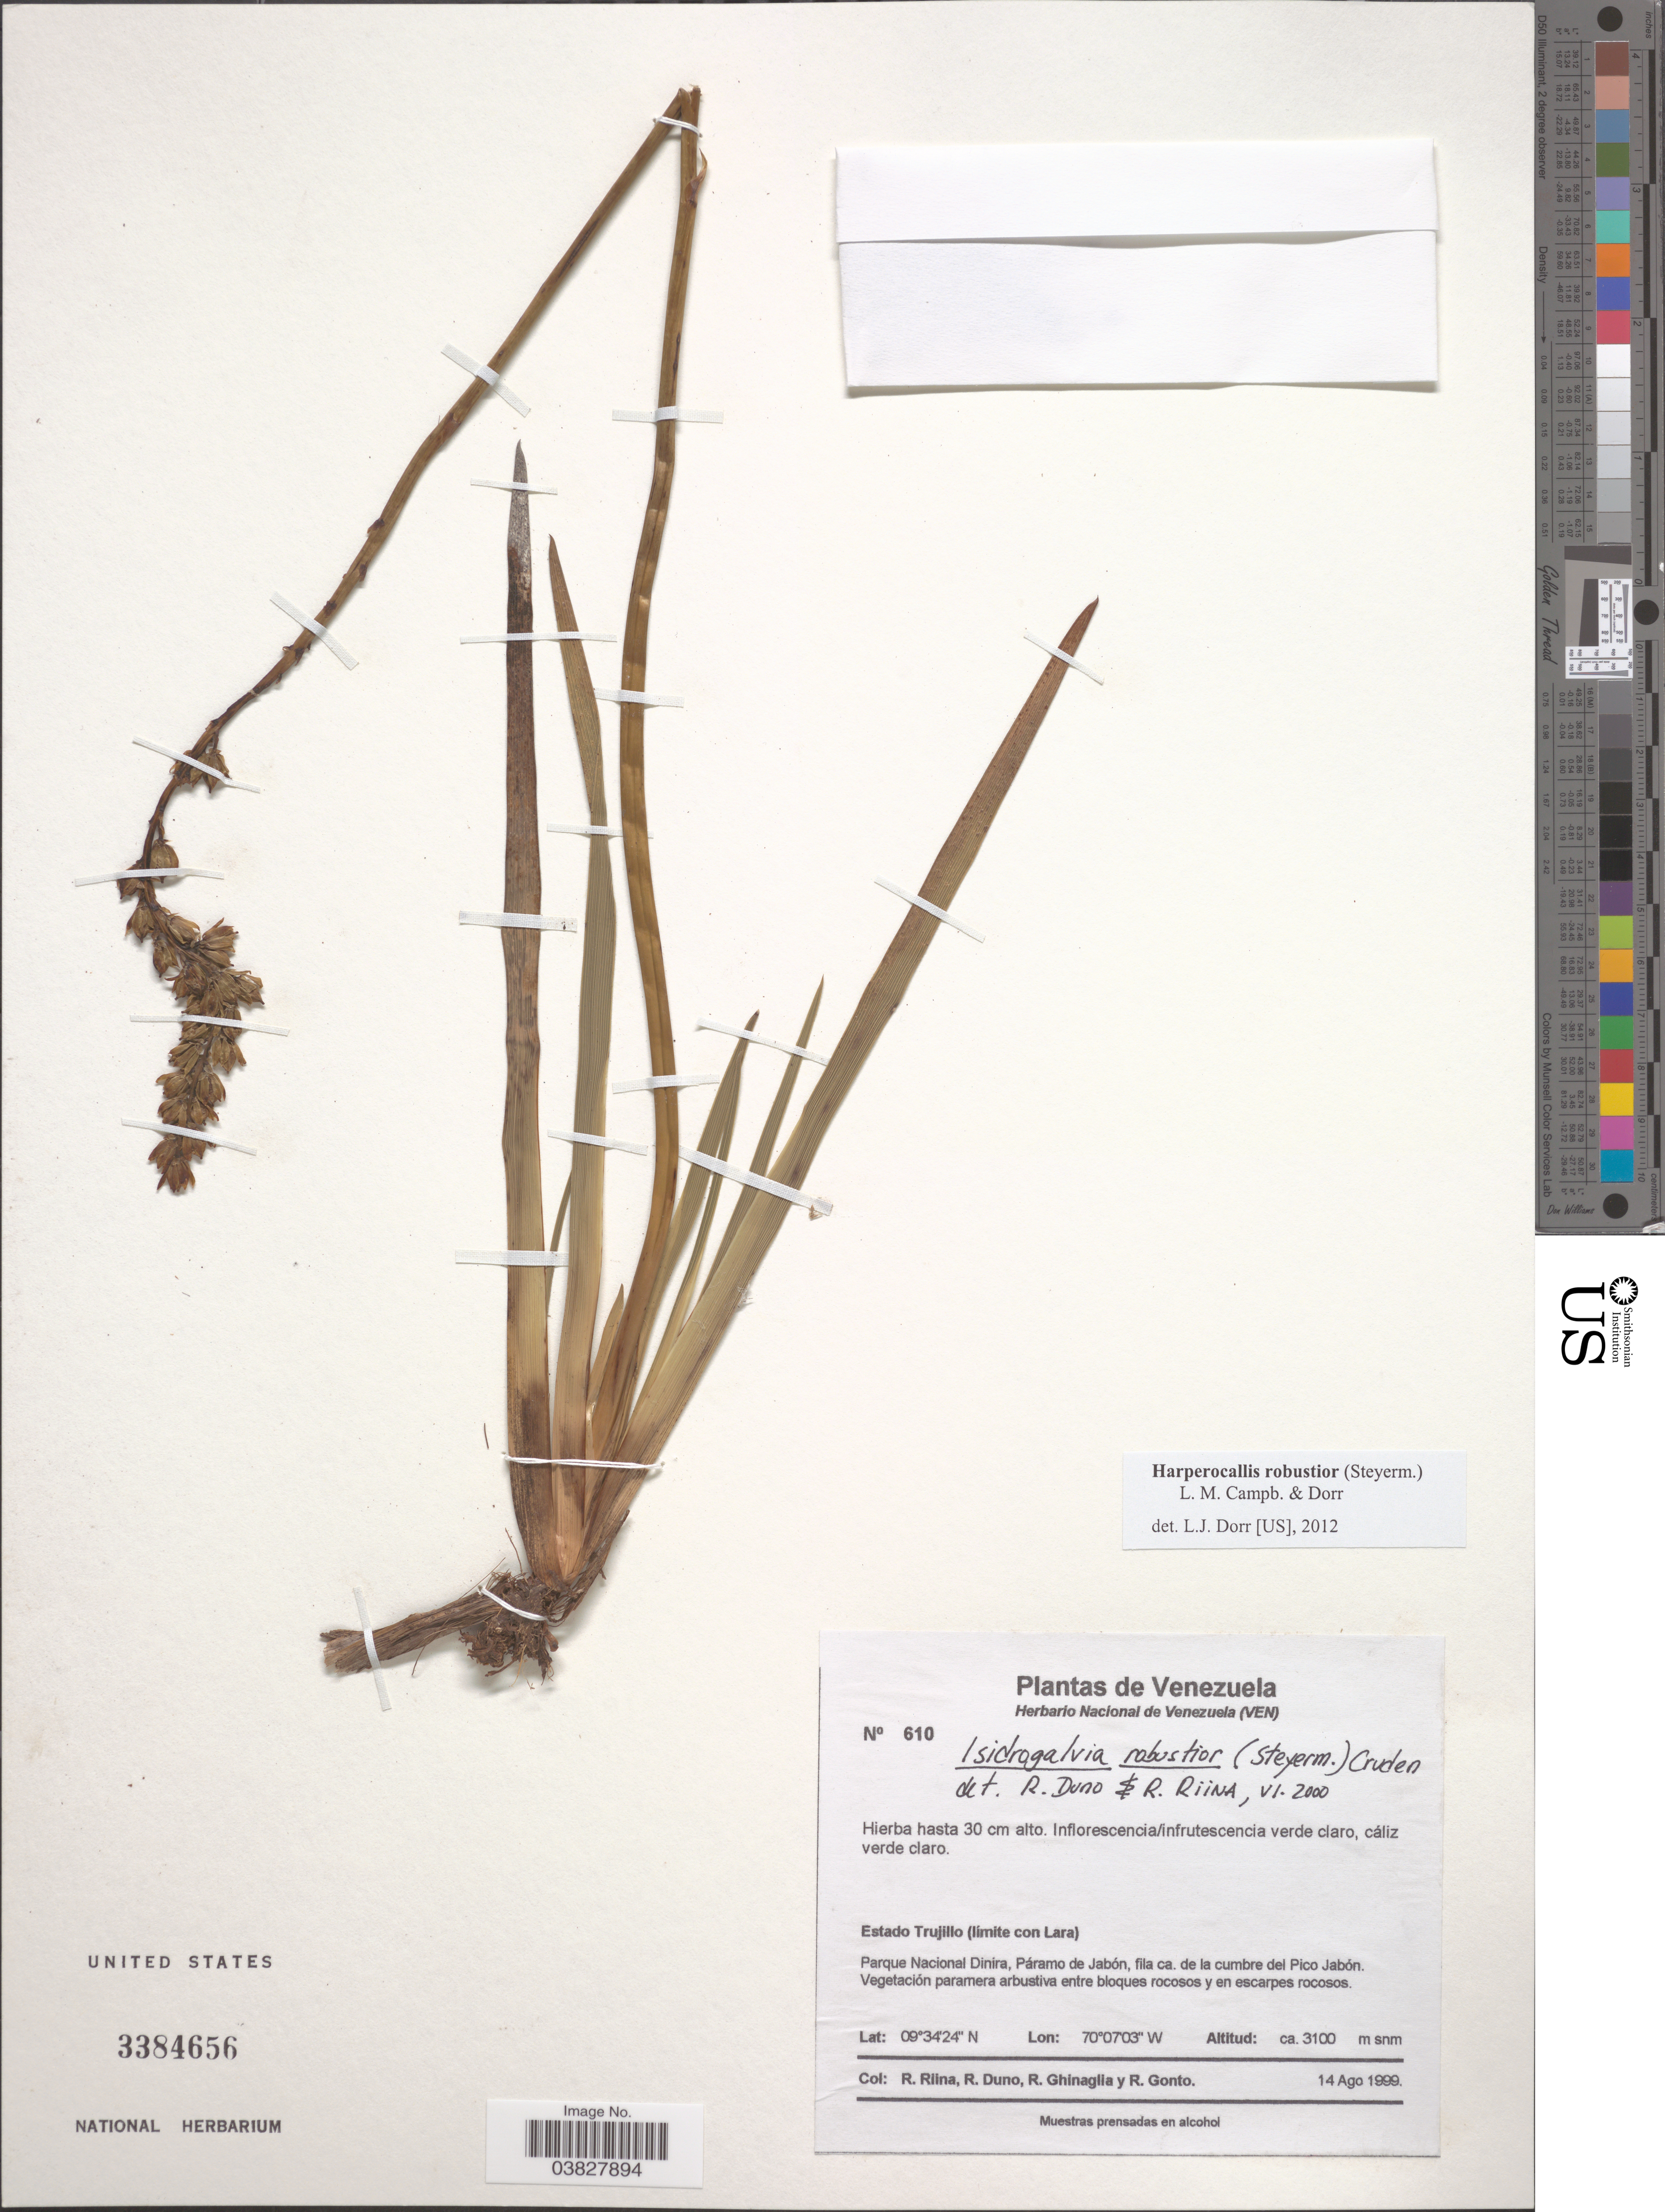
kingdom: Plantae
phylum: Tracheophyta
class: Liliopsida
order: Alismatales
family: Tofieldiaceae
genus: Harperocallis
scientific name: Harperocallis robustior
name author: (Steyerm.) L.M. Campb. & Dorr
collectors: R. Riina, R. Duno, R. Ghinaglia & R. Gonto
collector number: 610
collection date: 1999-08-14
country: Venezuela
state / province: Trujillo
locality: (límite con Lara). Parque Nacional Dinira, Páramo de Jabón, fila ca. de la cumbre del Pico Jabón.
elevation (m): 3100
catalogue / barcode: US 3384656